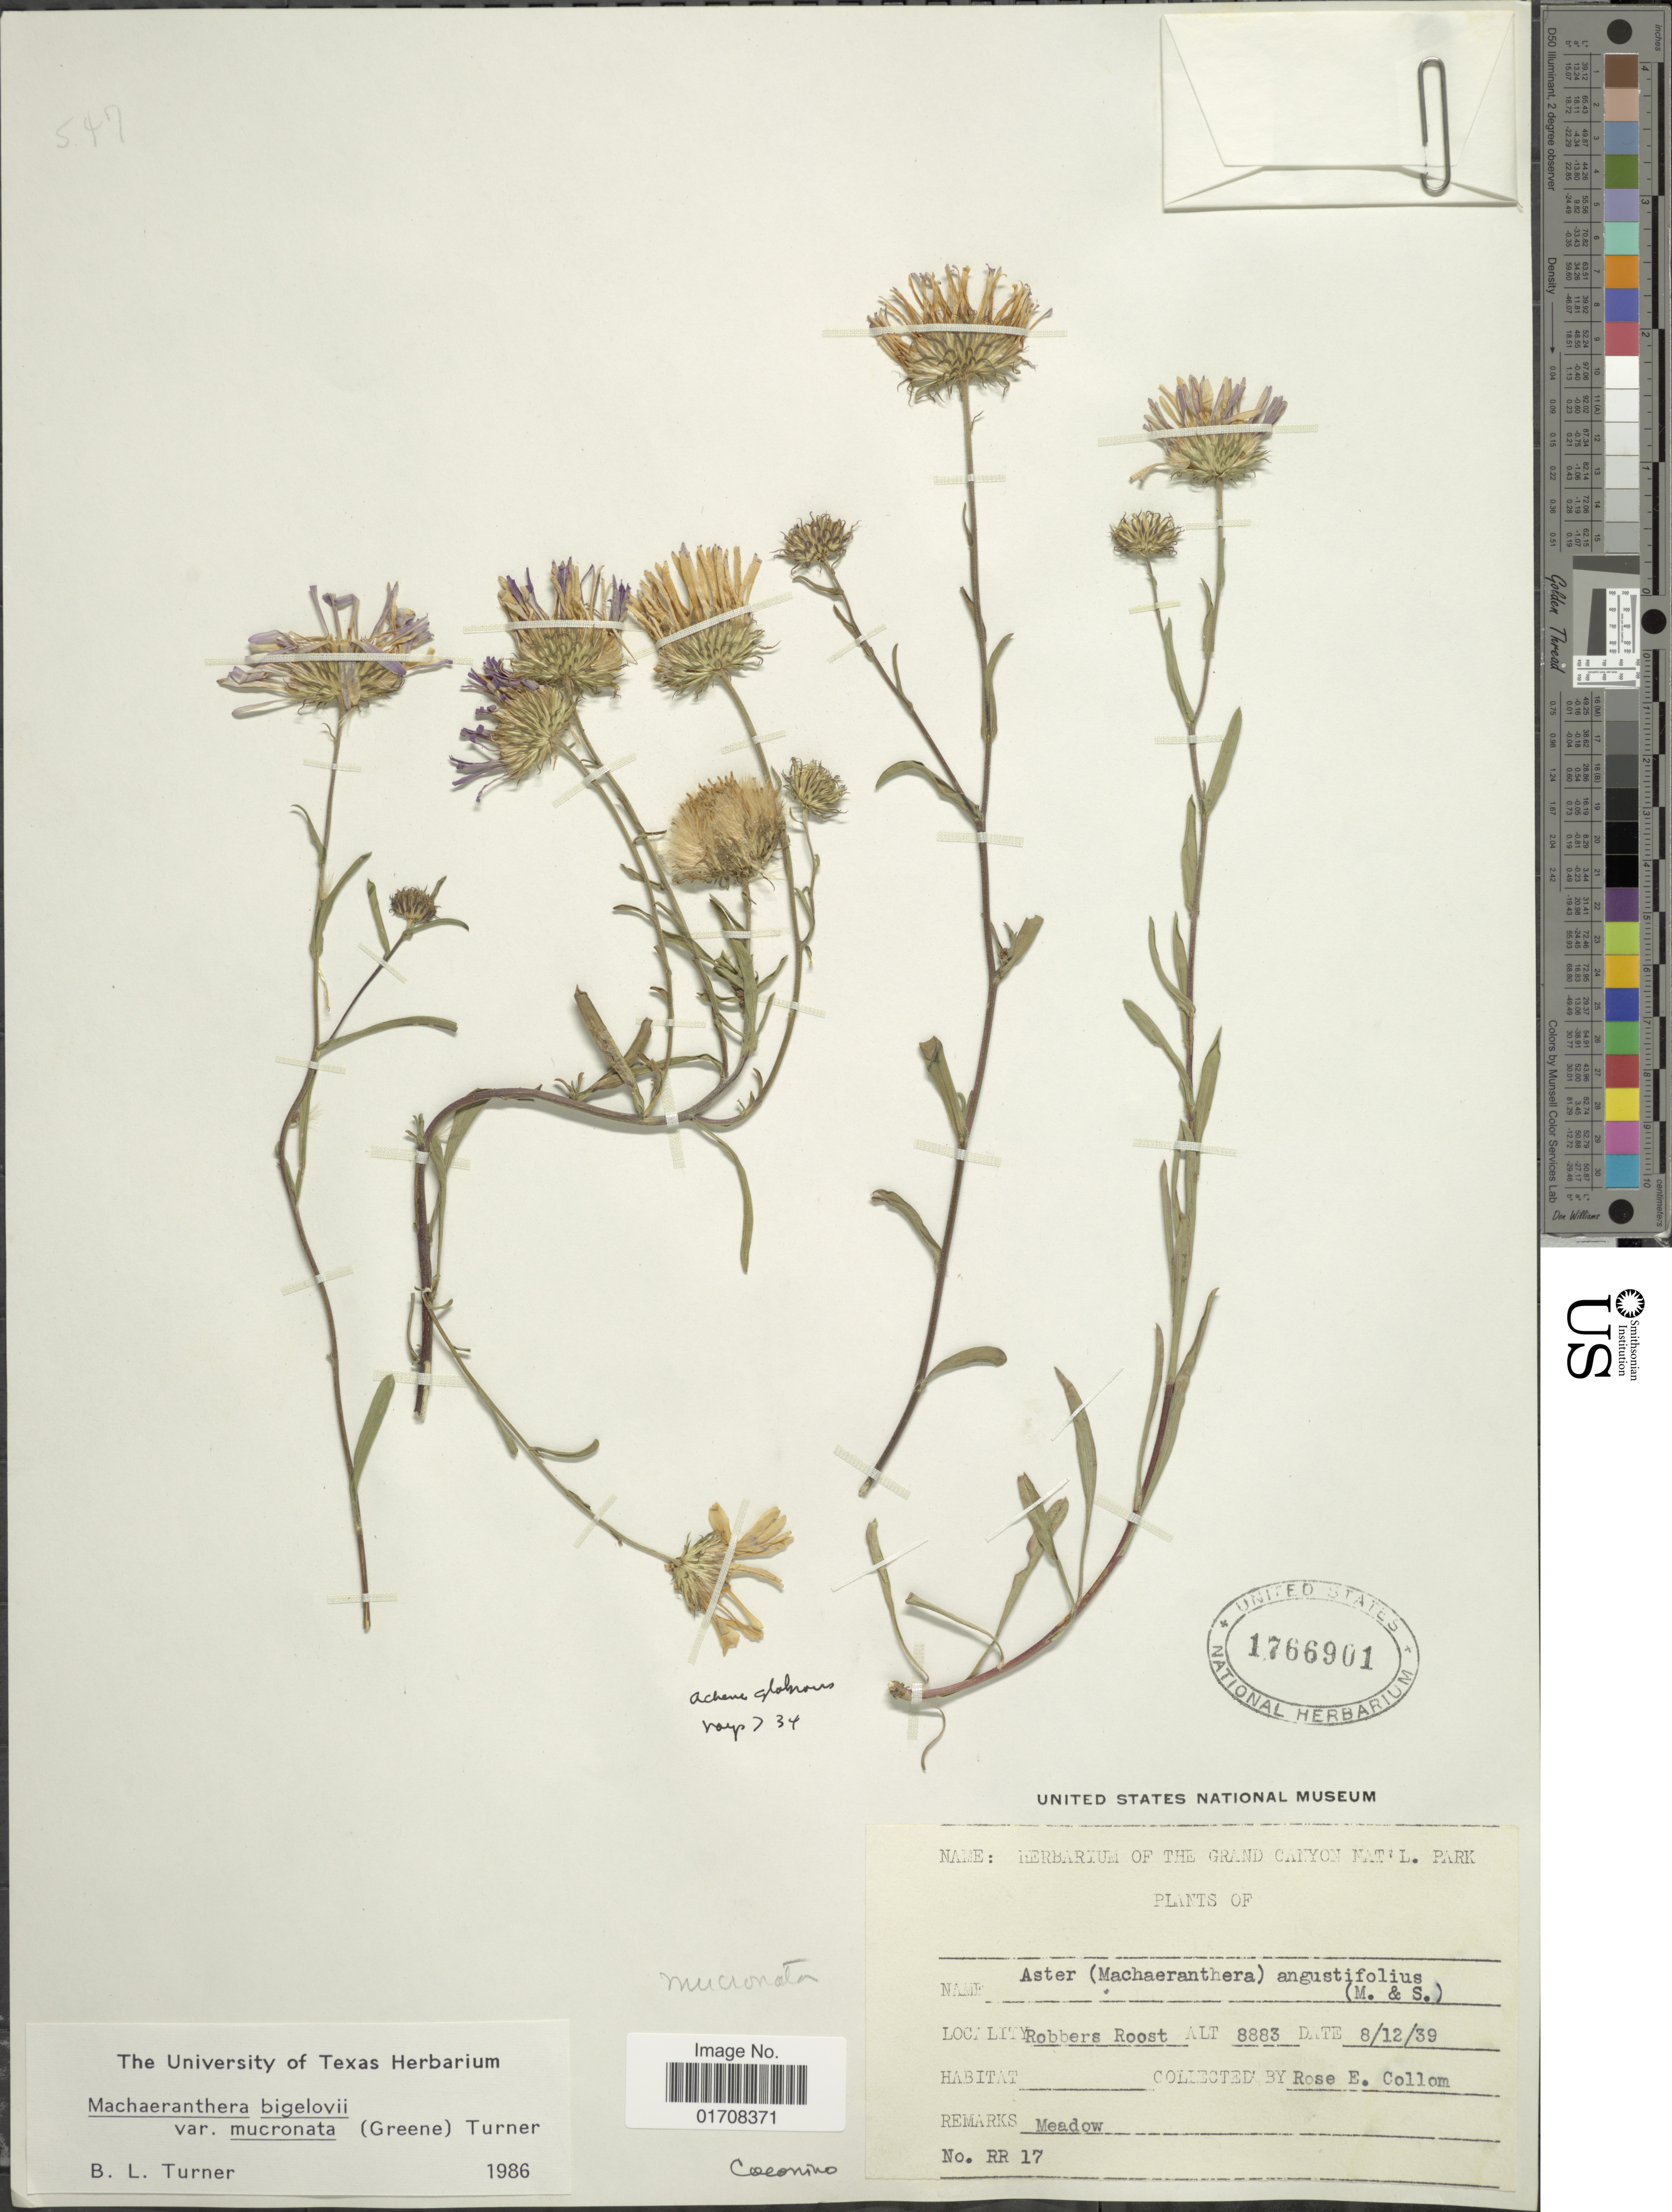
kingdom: Plantae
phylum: Tracheophyta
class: Magnoliopsida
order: Asterales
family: Asteraceae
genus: Machaeranthera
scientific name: Machaeranthera bigelovii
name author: (A. Gray) Greene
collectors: R. E. Collom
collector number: RR17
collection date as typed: Transcribed d/m/y: 12/8/39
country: United States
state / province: Arizona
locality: Robbers Roost, Coconino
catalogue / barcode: US 1766901